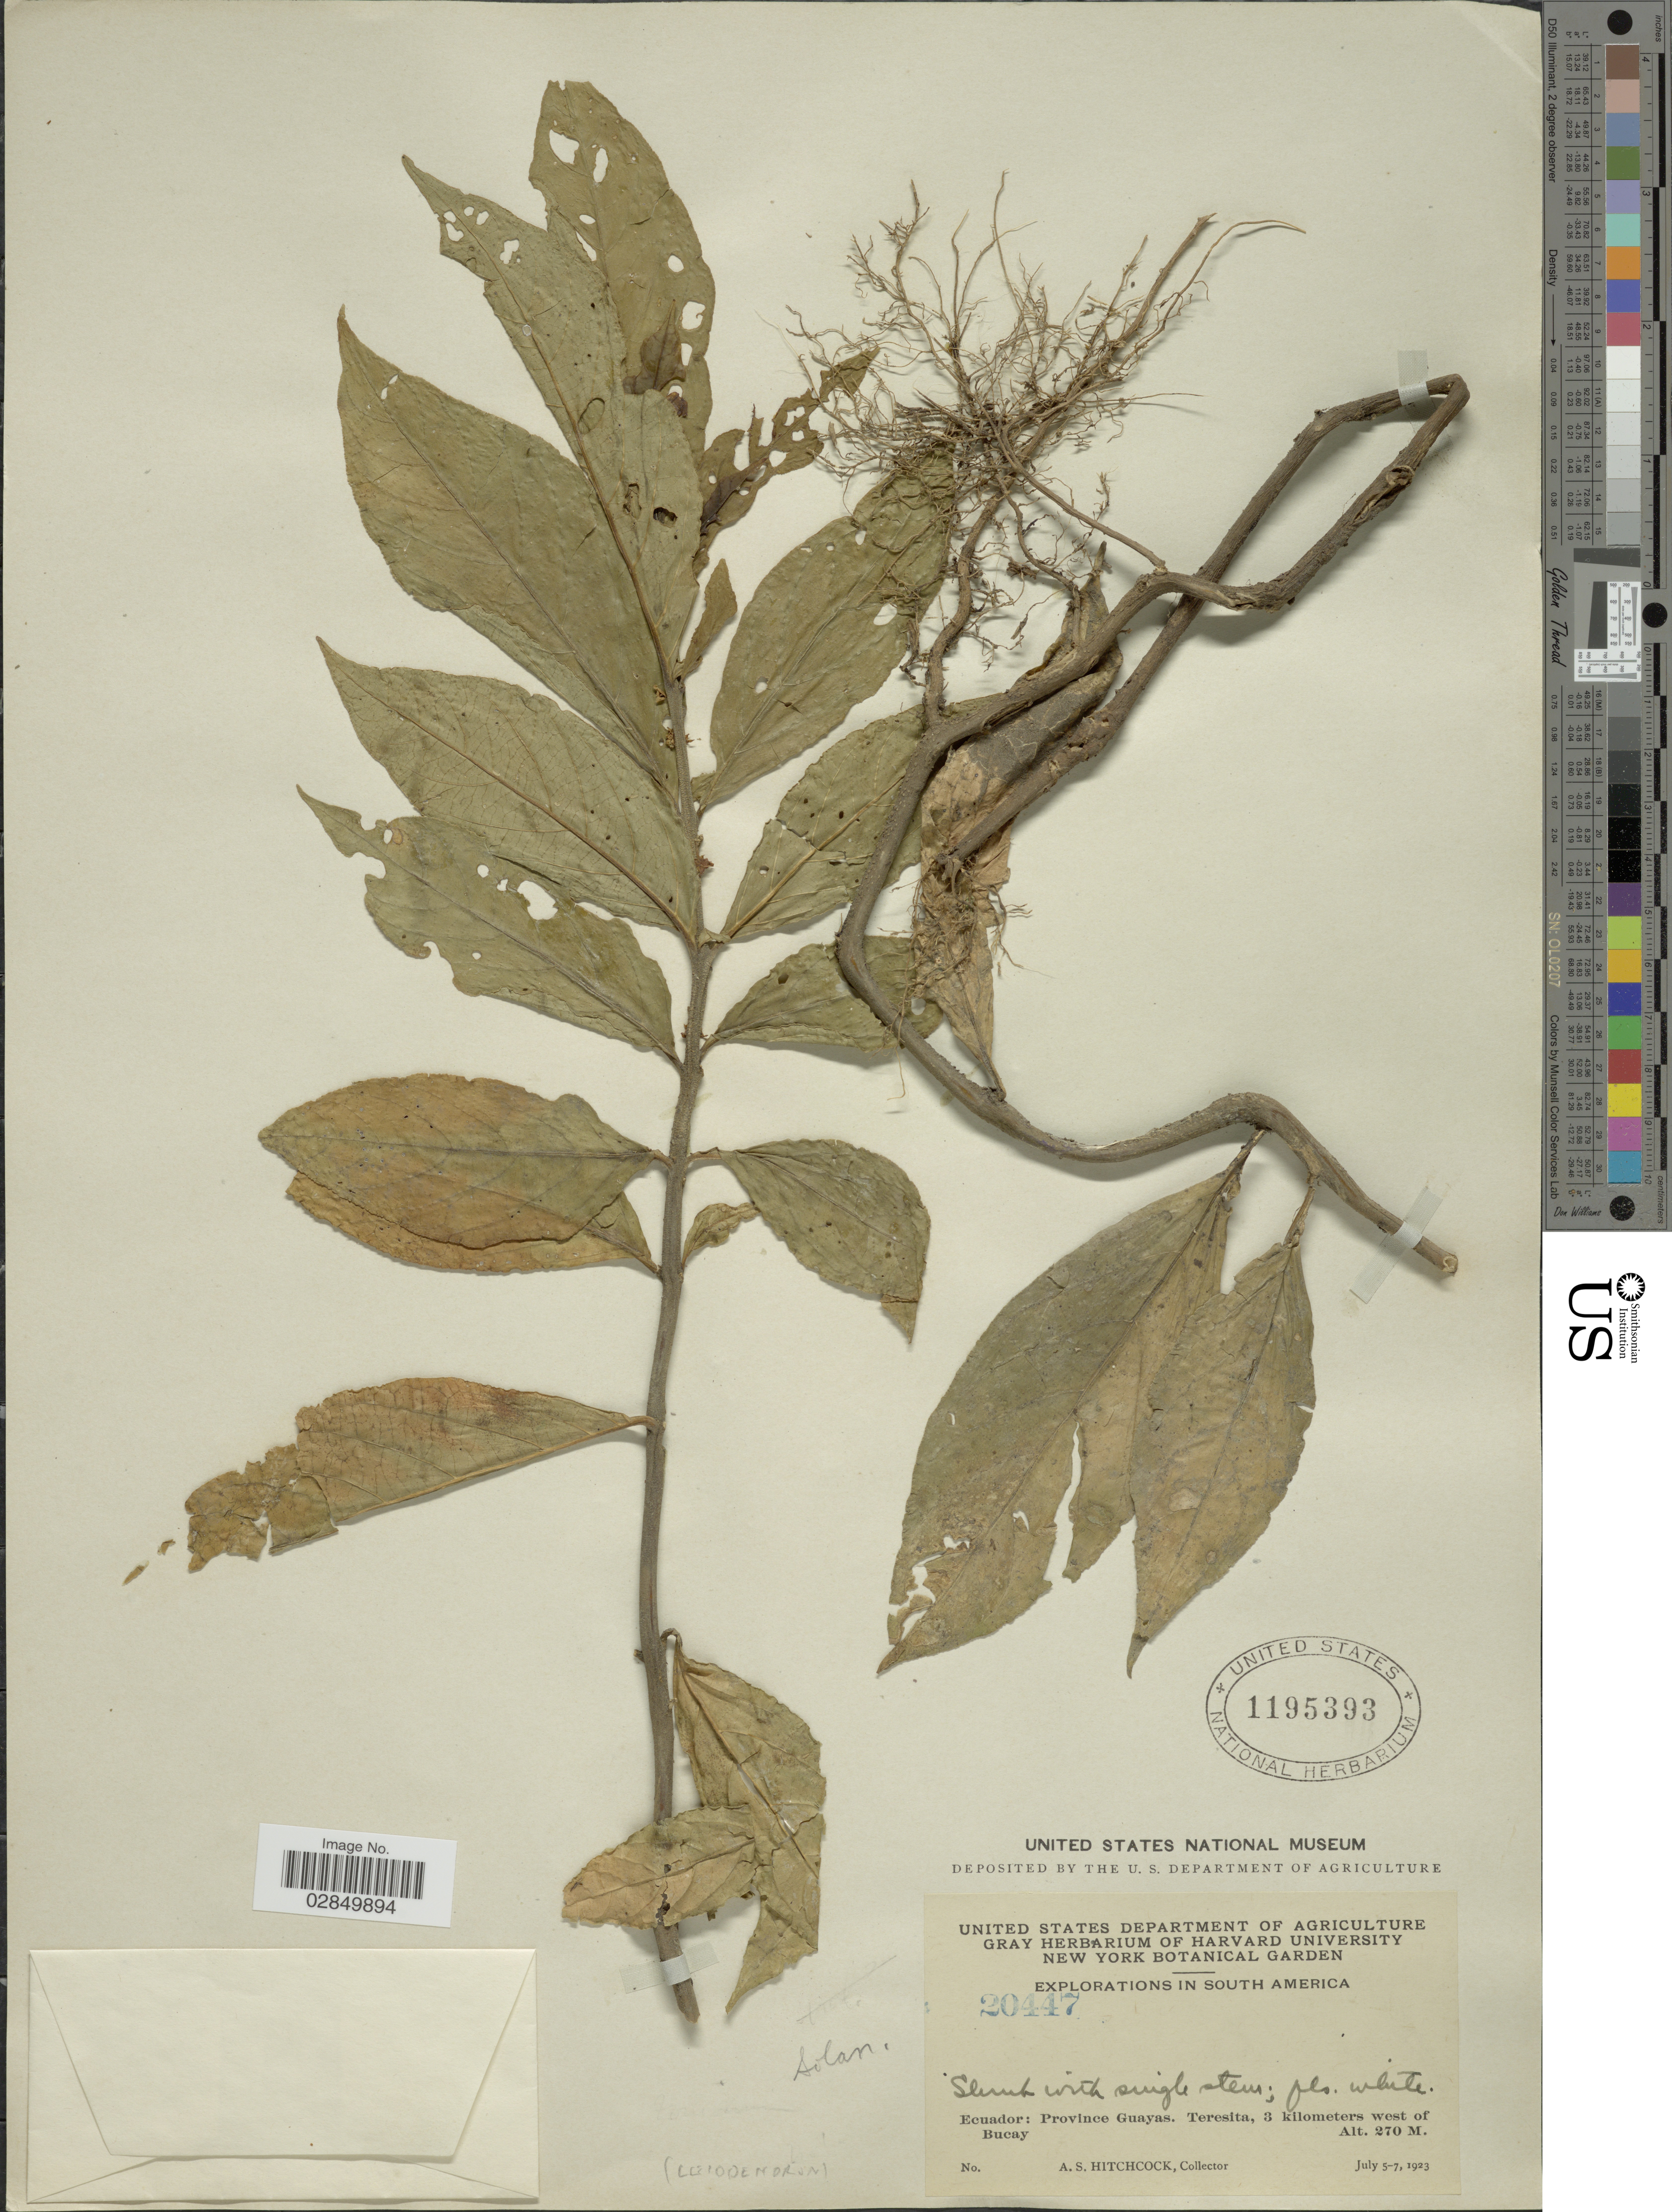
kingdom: Plantae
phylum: Tracheophyta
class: Magnoliopsida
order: Solanales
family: Solanaceae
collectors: A. S. Hitchcock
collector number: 20447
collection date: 1923-07-05/1923-07-07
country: Ecuador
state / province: Guayas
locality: Teresita, 3 kilometers west of Bucay.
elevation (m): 270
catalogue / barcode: US 1195393